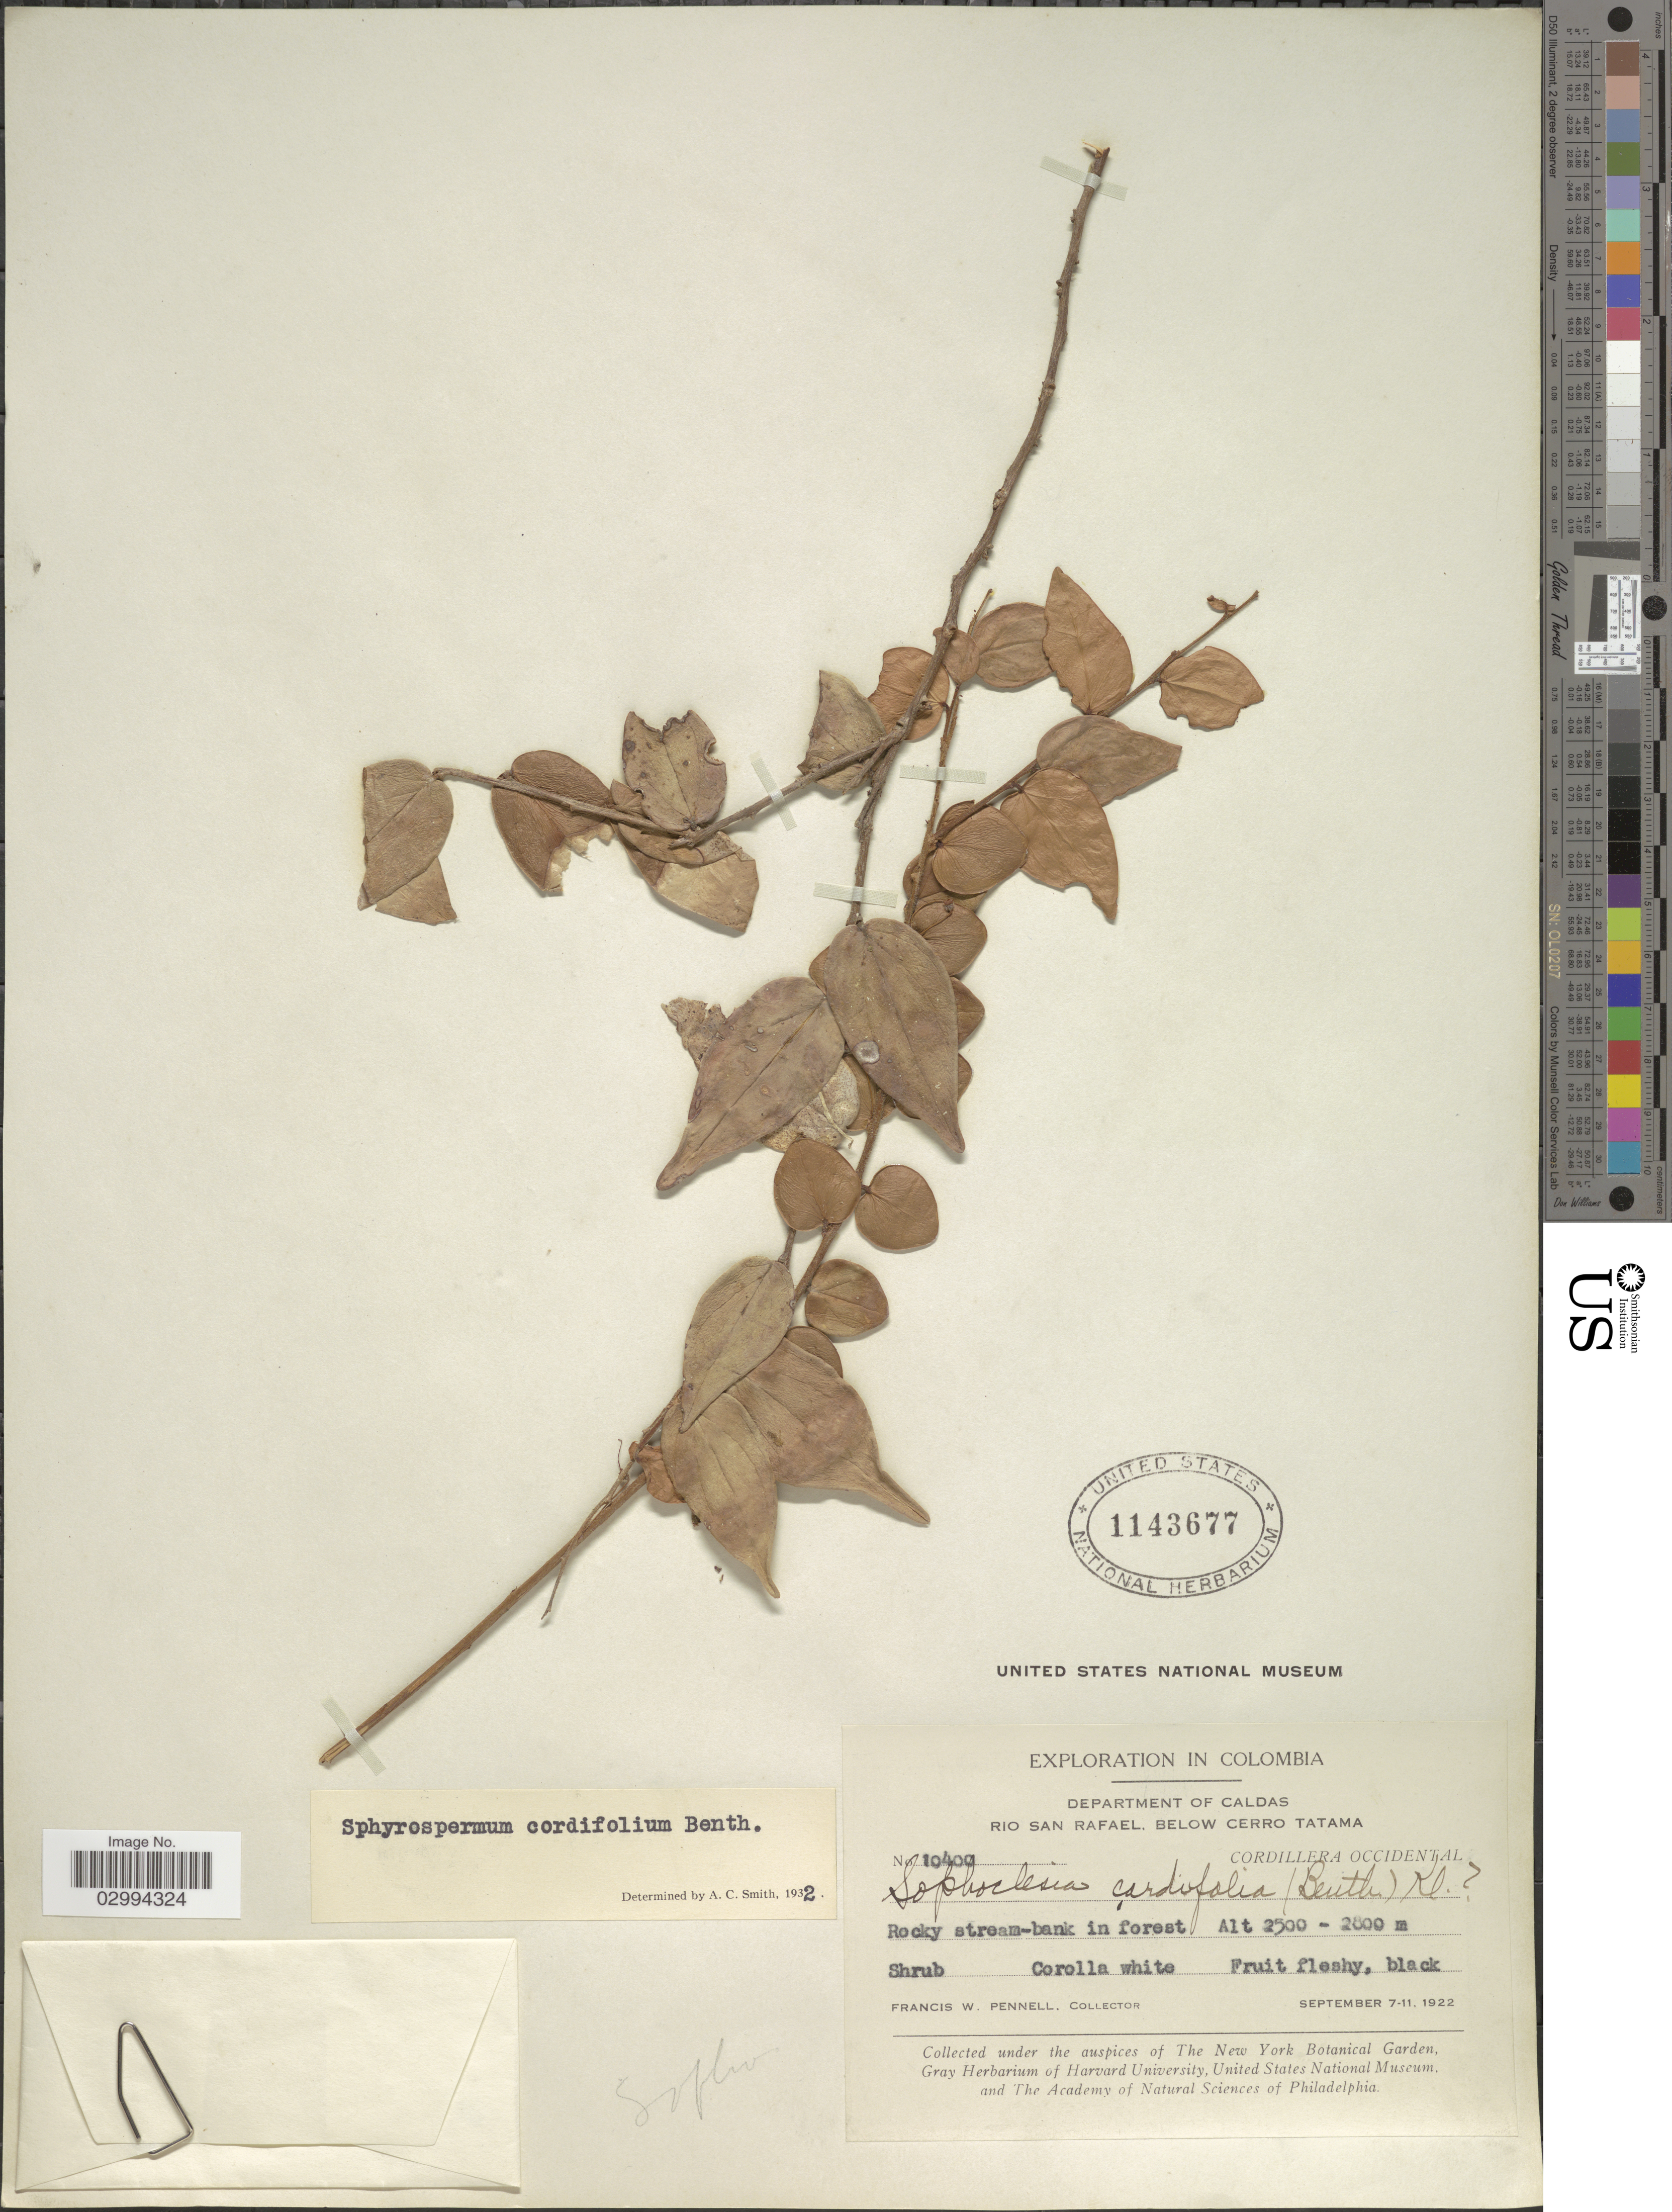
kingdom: Plantae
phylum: Tracheophyta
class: Magnoliopsida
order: Ericales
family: Ericaceae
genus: Sphyrospermum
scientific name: Sphyrospermum cordifolium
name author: Benth.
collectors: F. W. Pennell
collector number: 10400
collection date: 1922-09-07/1922-09-11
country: Colombia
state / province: Caldas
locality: Department of Caldas, Rio San Rafael, Below Cerro Tatama, Cordillera Occidental.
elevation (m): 2500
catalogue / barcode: US 1143677